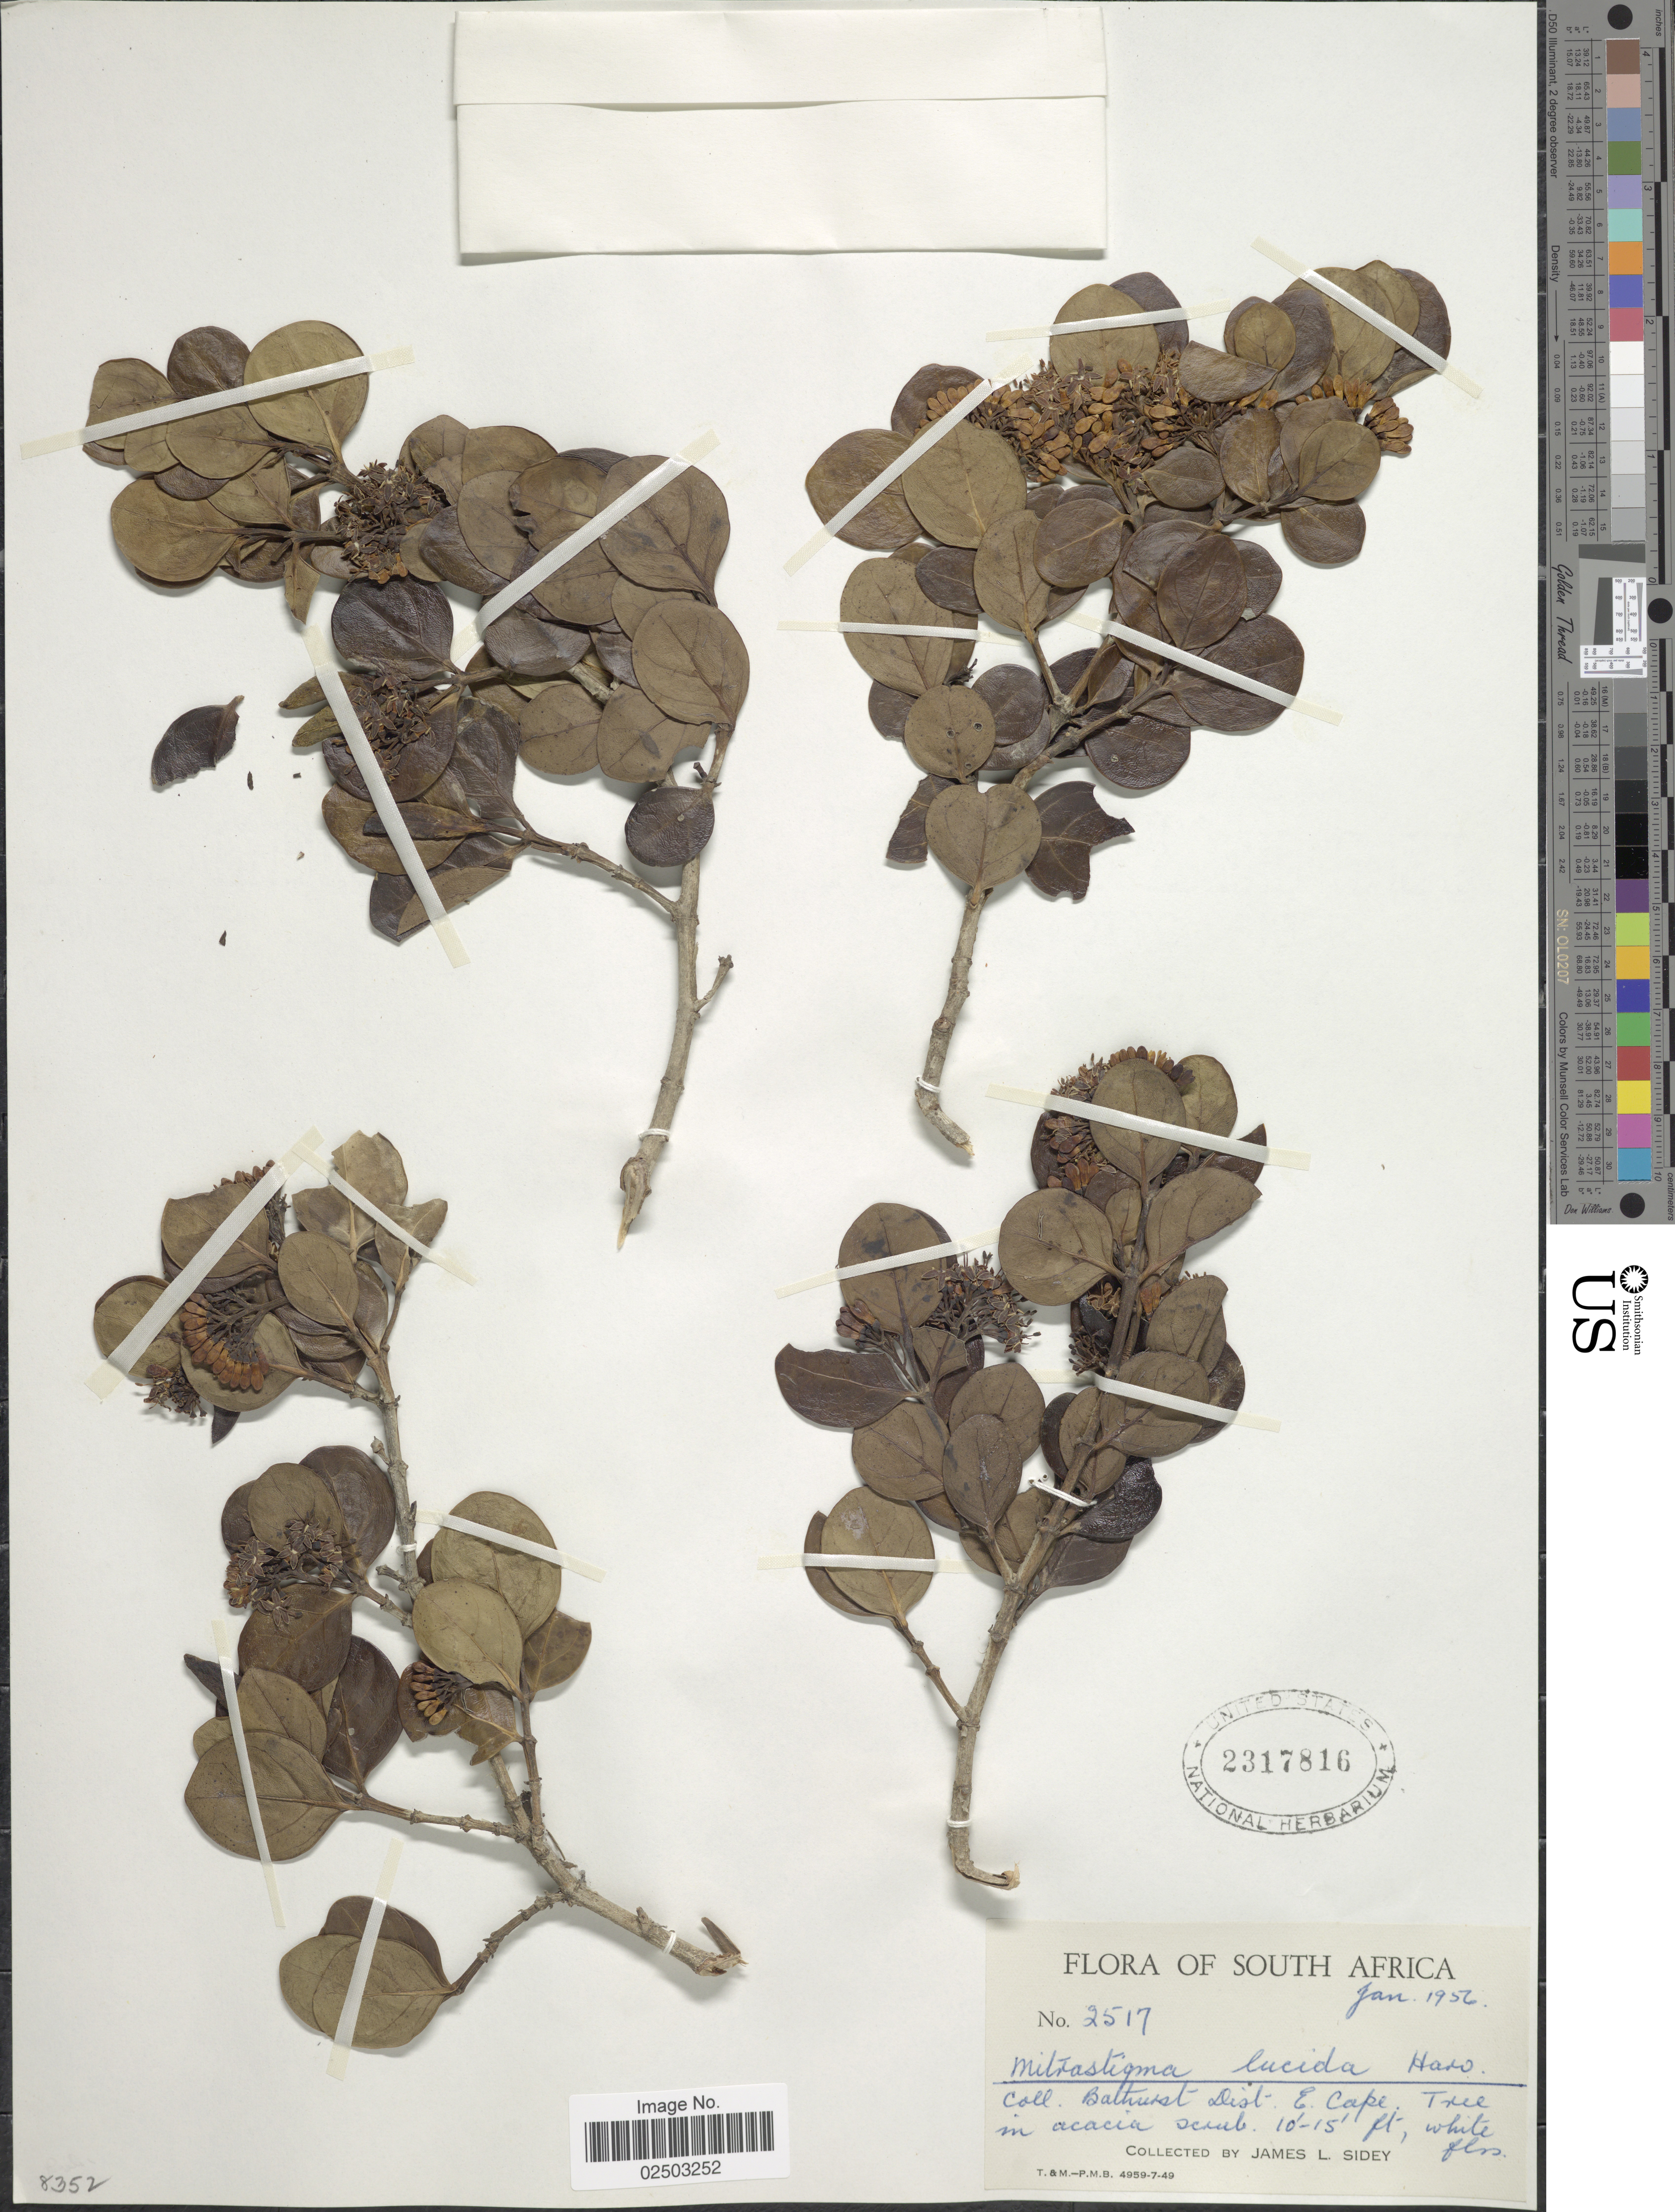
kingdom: Plantae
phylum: Tracheophyta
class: Magnoliopsida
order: Gentianales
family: Rubiaceae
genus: Canthium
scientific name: Canthium lucidum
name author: Hook. & Arn.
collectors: J. L. Sidey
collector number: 2517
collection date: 1956-01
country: South Africa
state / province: Eastern Cape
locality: Bathurst Dist. E. Cape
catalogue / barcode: US 2317816